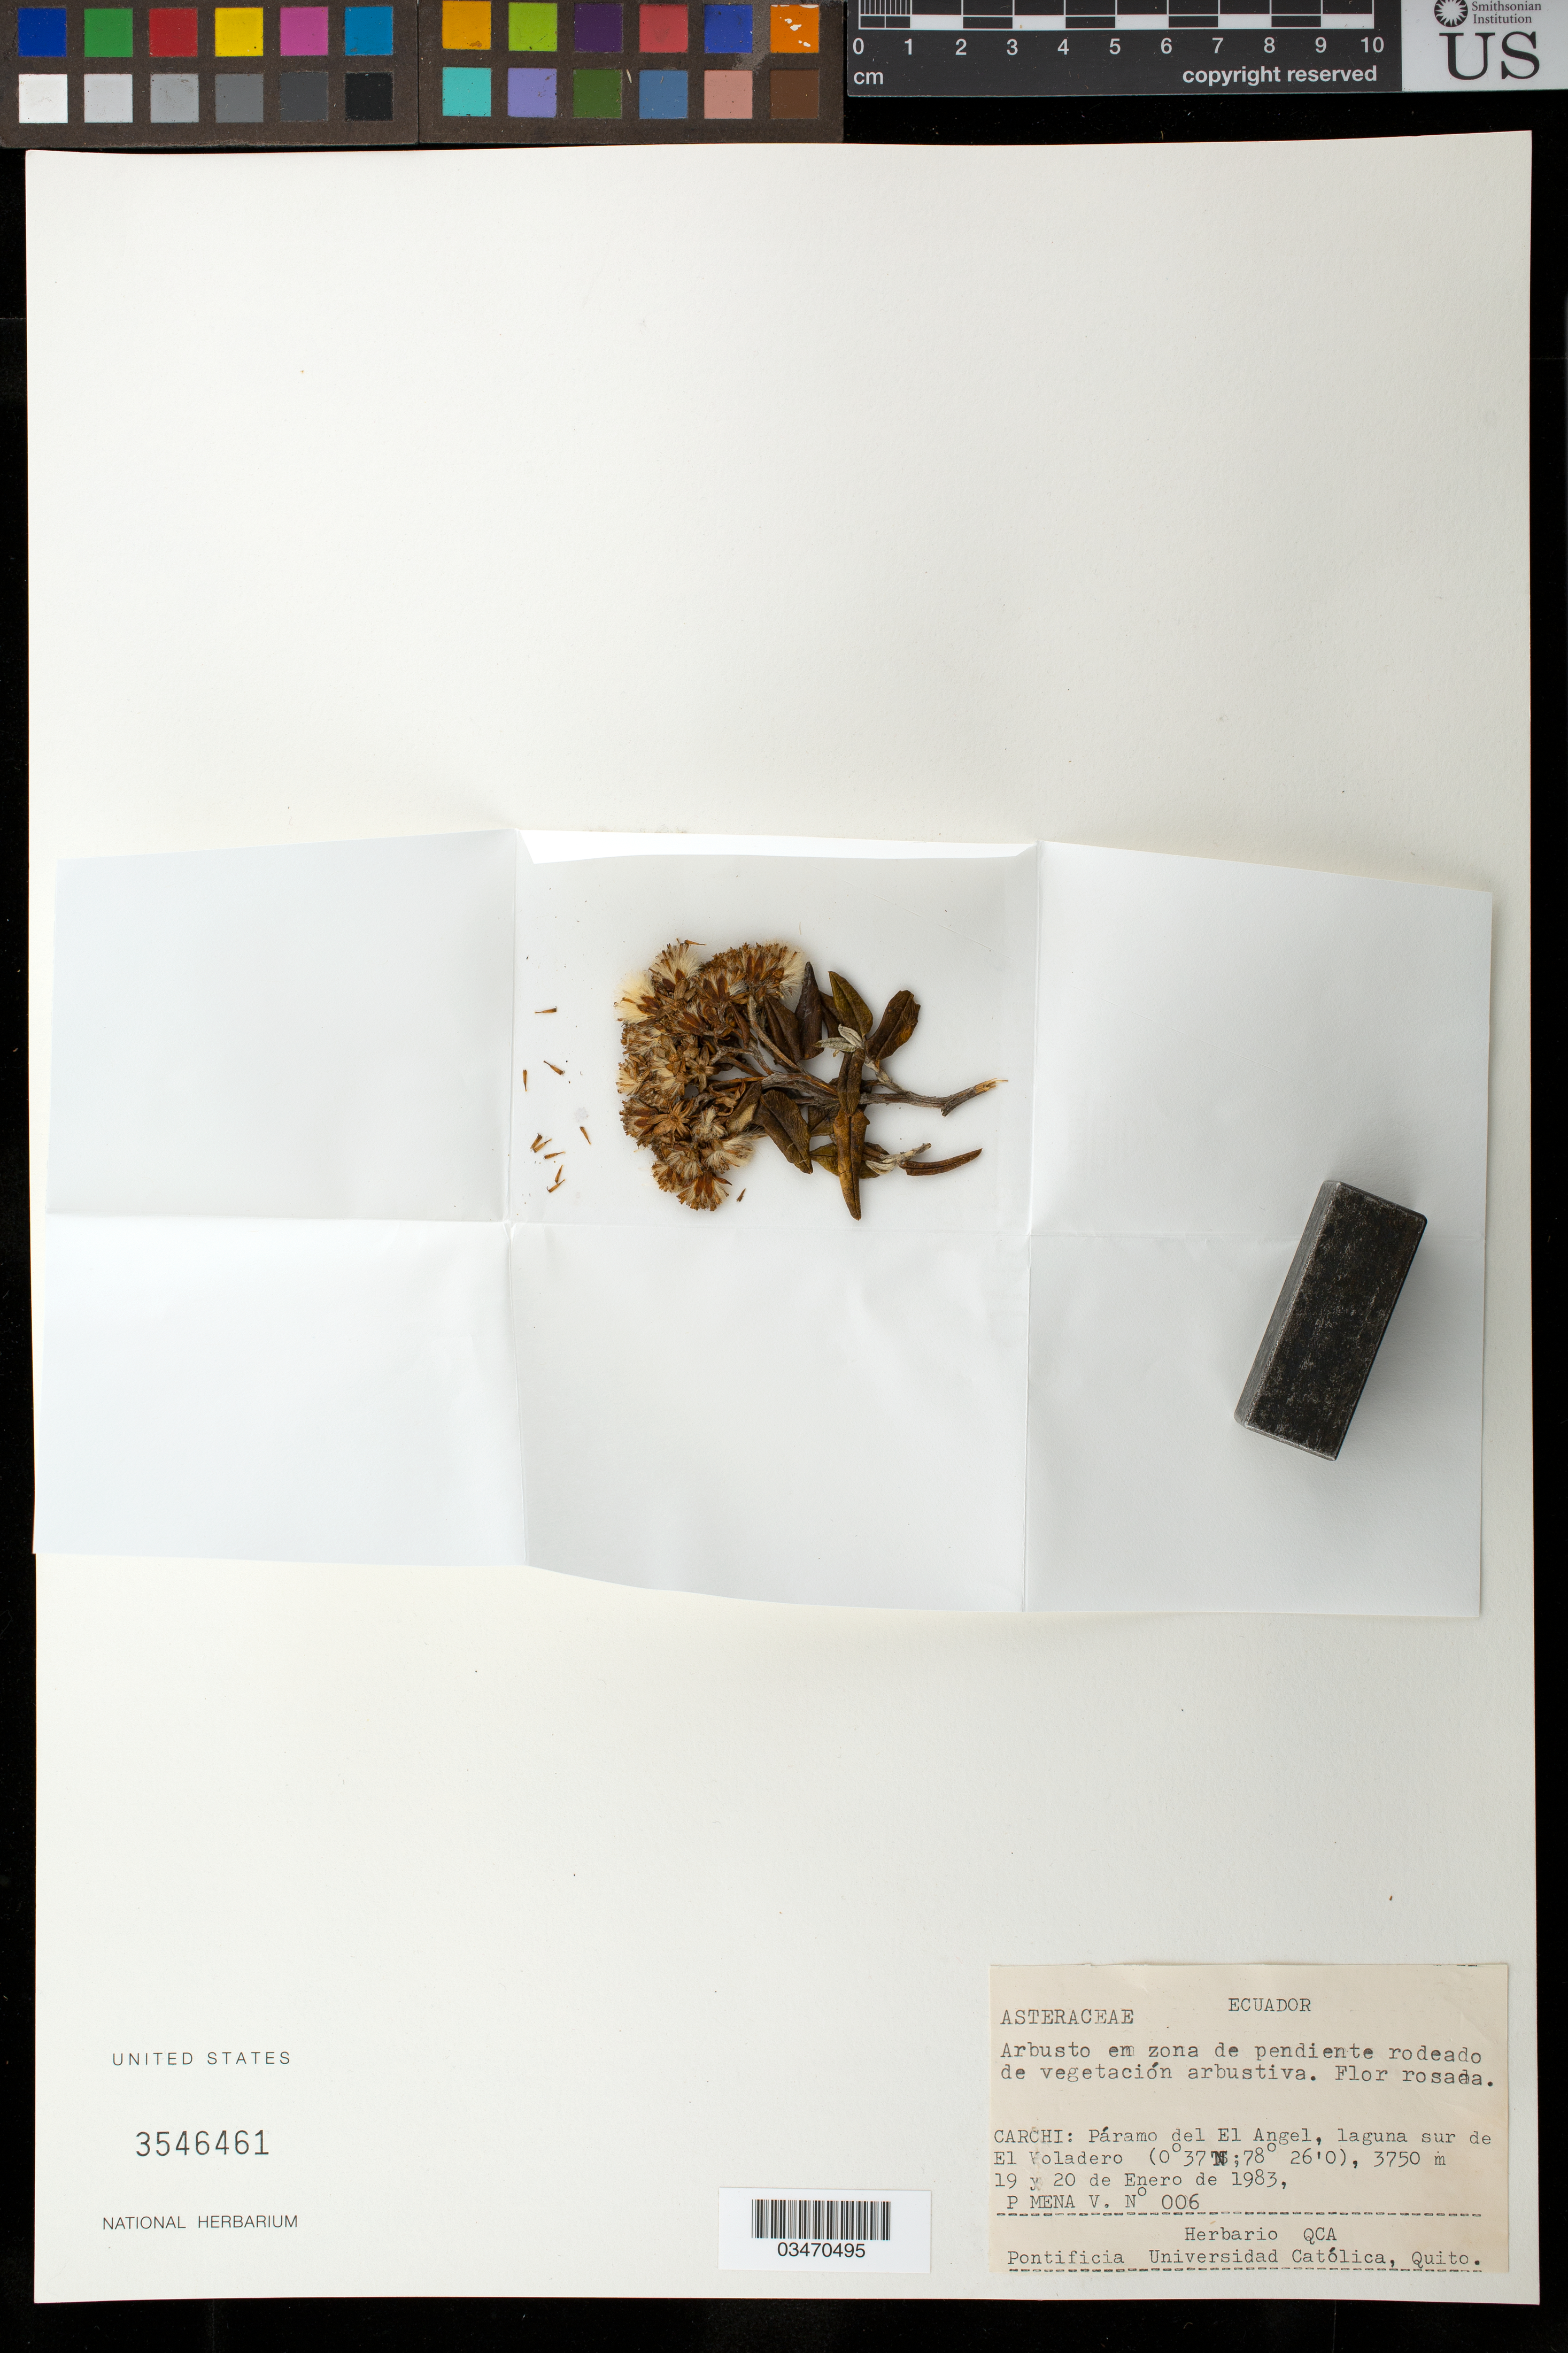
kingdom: Plantae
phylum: Tracheophyta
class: Magnoliopsida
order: Asterales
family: Asteraceae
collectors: P. Mena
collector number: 6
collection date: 1983-01-19/1983-01-20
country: Ecuador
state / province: Carchi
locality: Carchi: paramo de El Angel, laguna sur de El Voladero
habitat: en zona de pendiente rodeado de vegetacion arbustive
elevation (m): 3750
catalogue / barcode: US 3546461